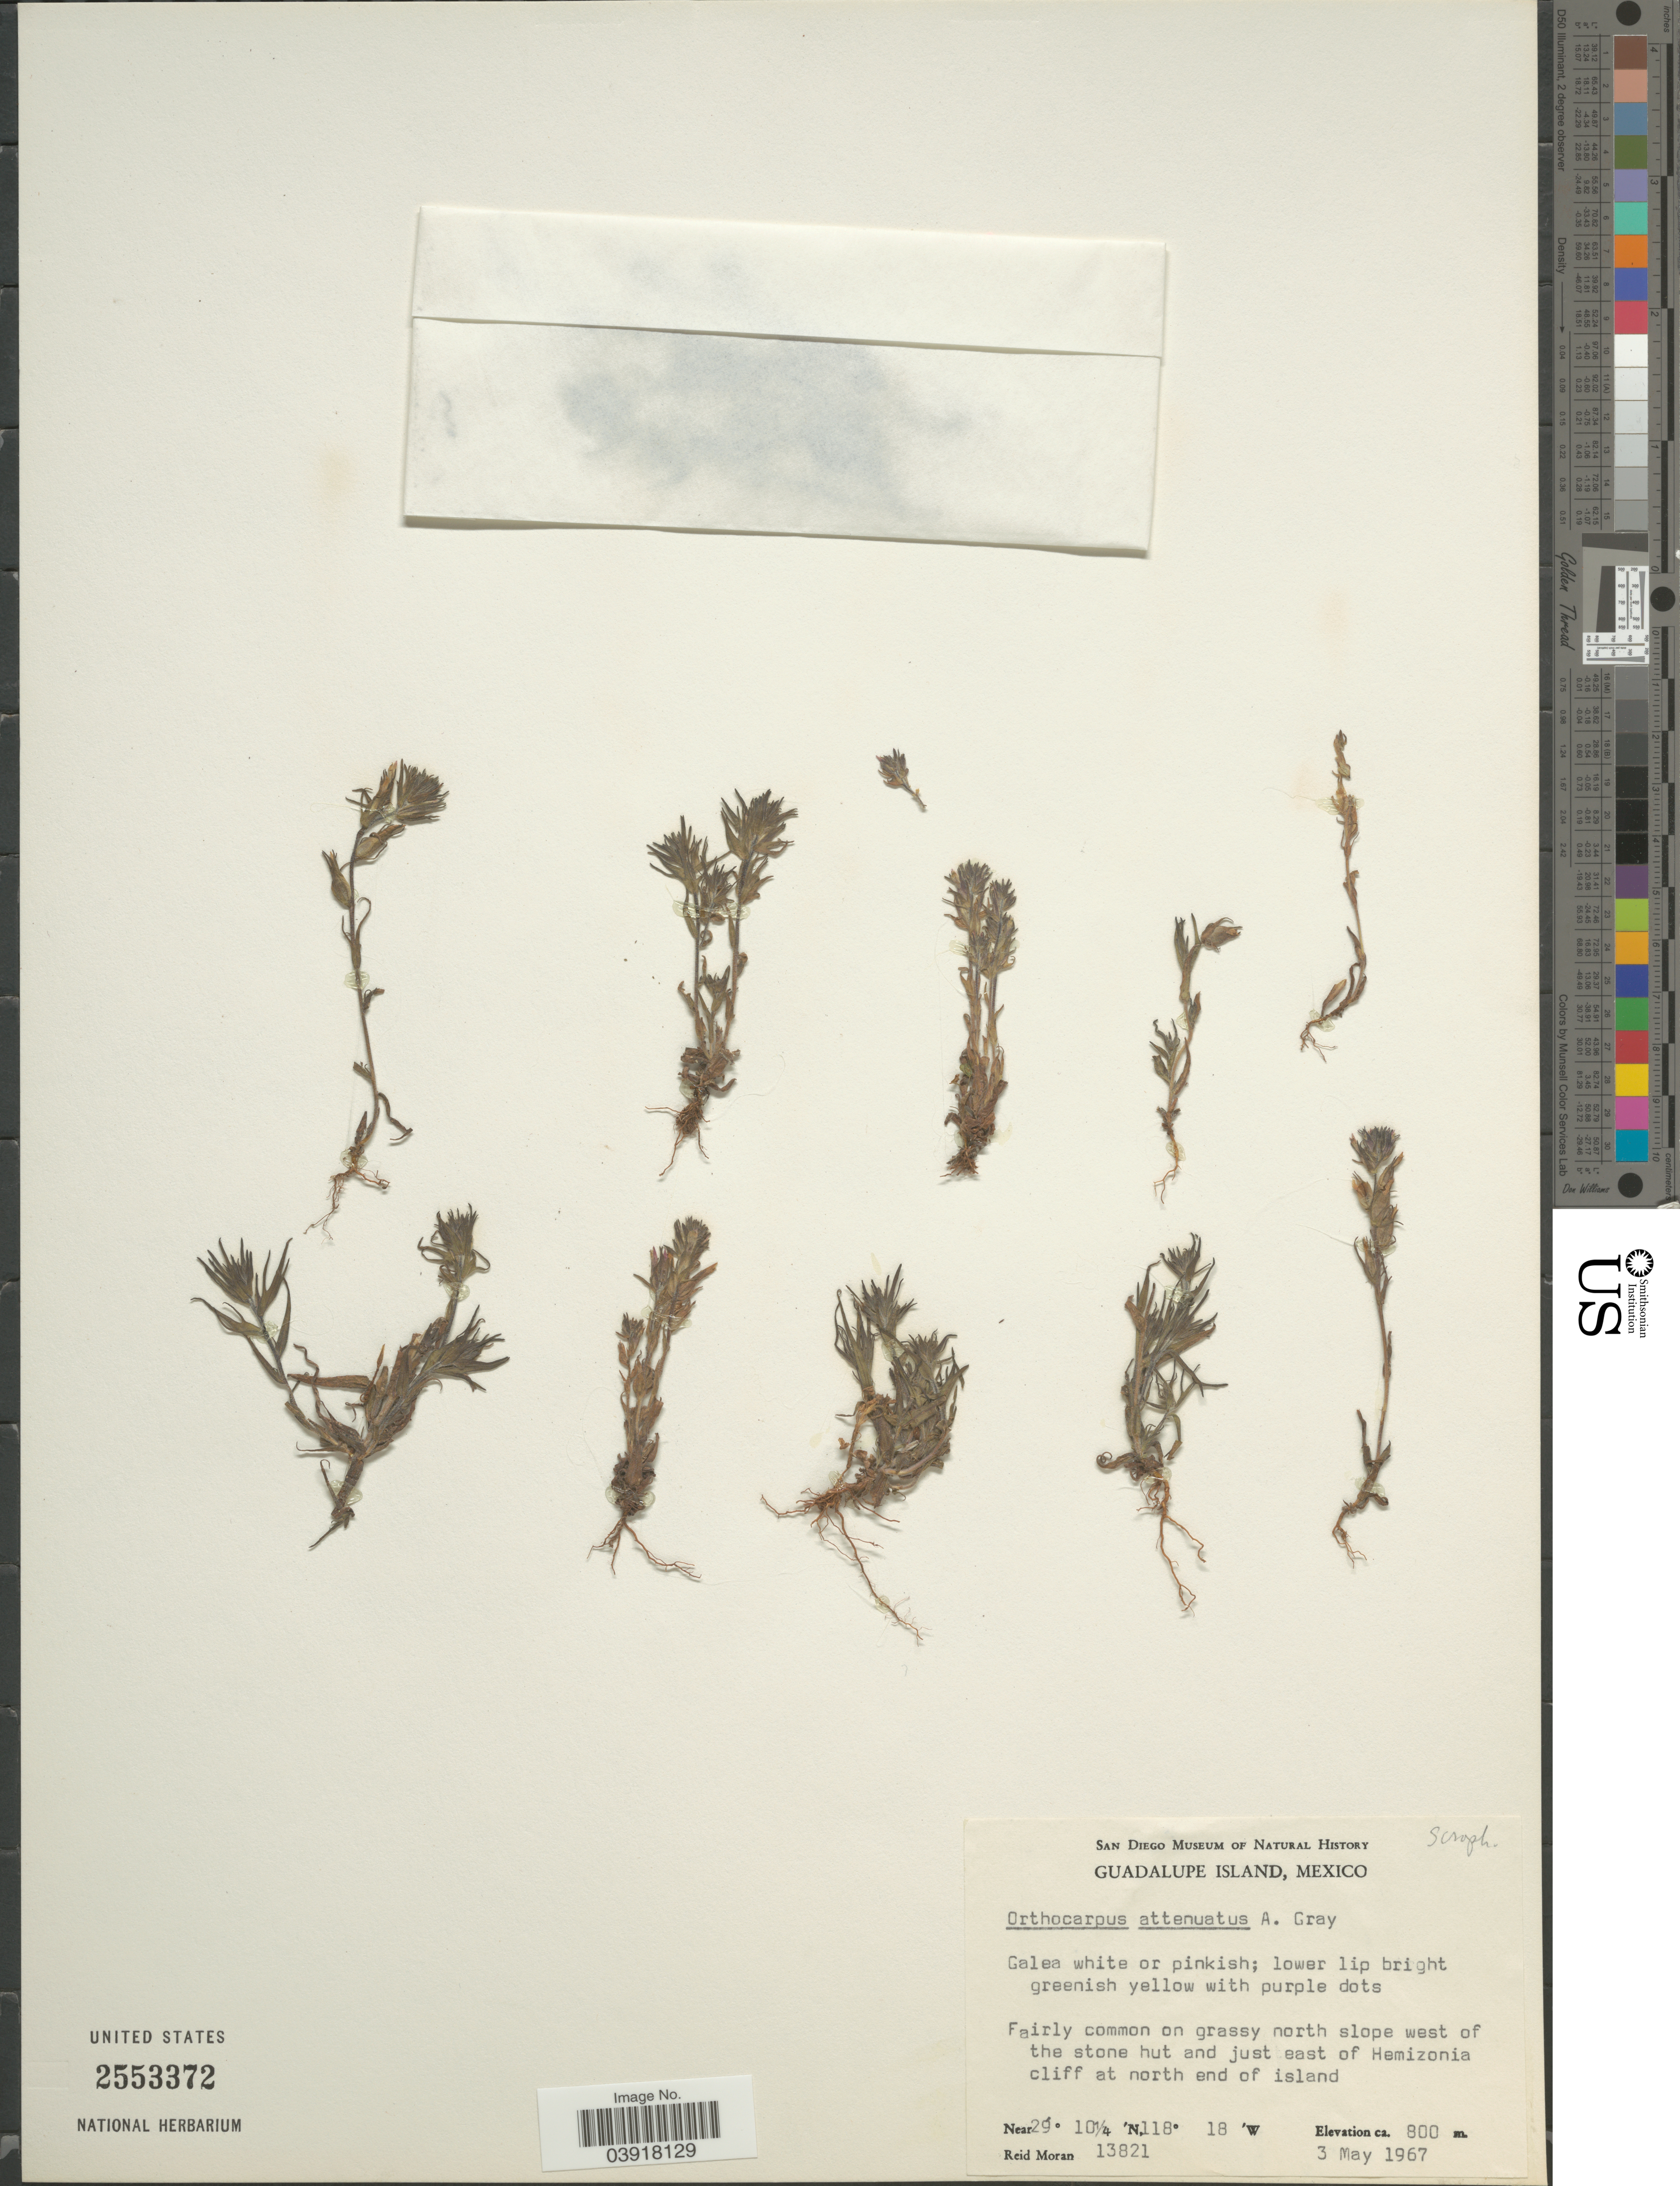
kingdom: Plantae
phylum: Tracheophyta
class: Magnoliopsida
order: Lamiales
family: Orobanchaceae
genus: Orthocarpus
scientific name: Orthocarpus attenuatus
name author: A. Gray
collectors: R. Moran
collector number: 13821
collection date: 1967-05-03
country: Mexico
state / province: Baja California Norte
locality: Guadalupe Island. Fairly common grassy north slope west of the stone hut and just east of Hemizonia cliff at north end of island.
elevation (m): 800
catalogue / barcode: US 2553372